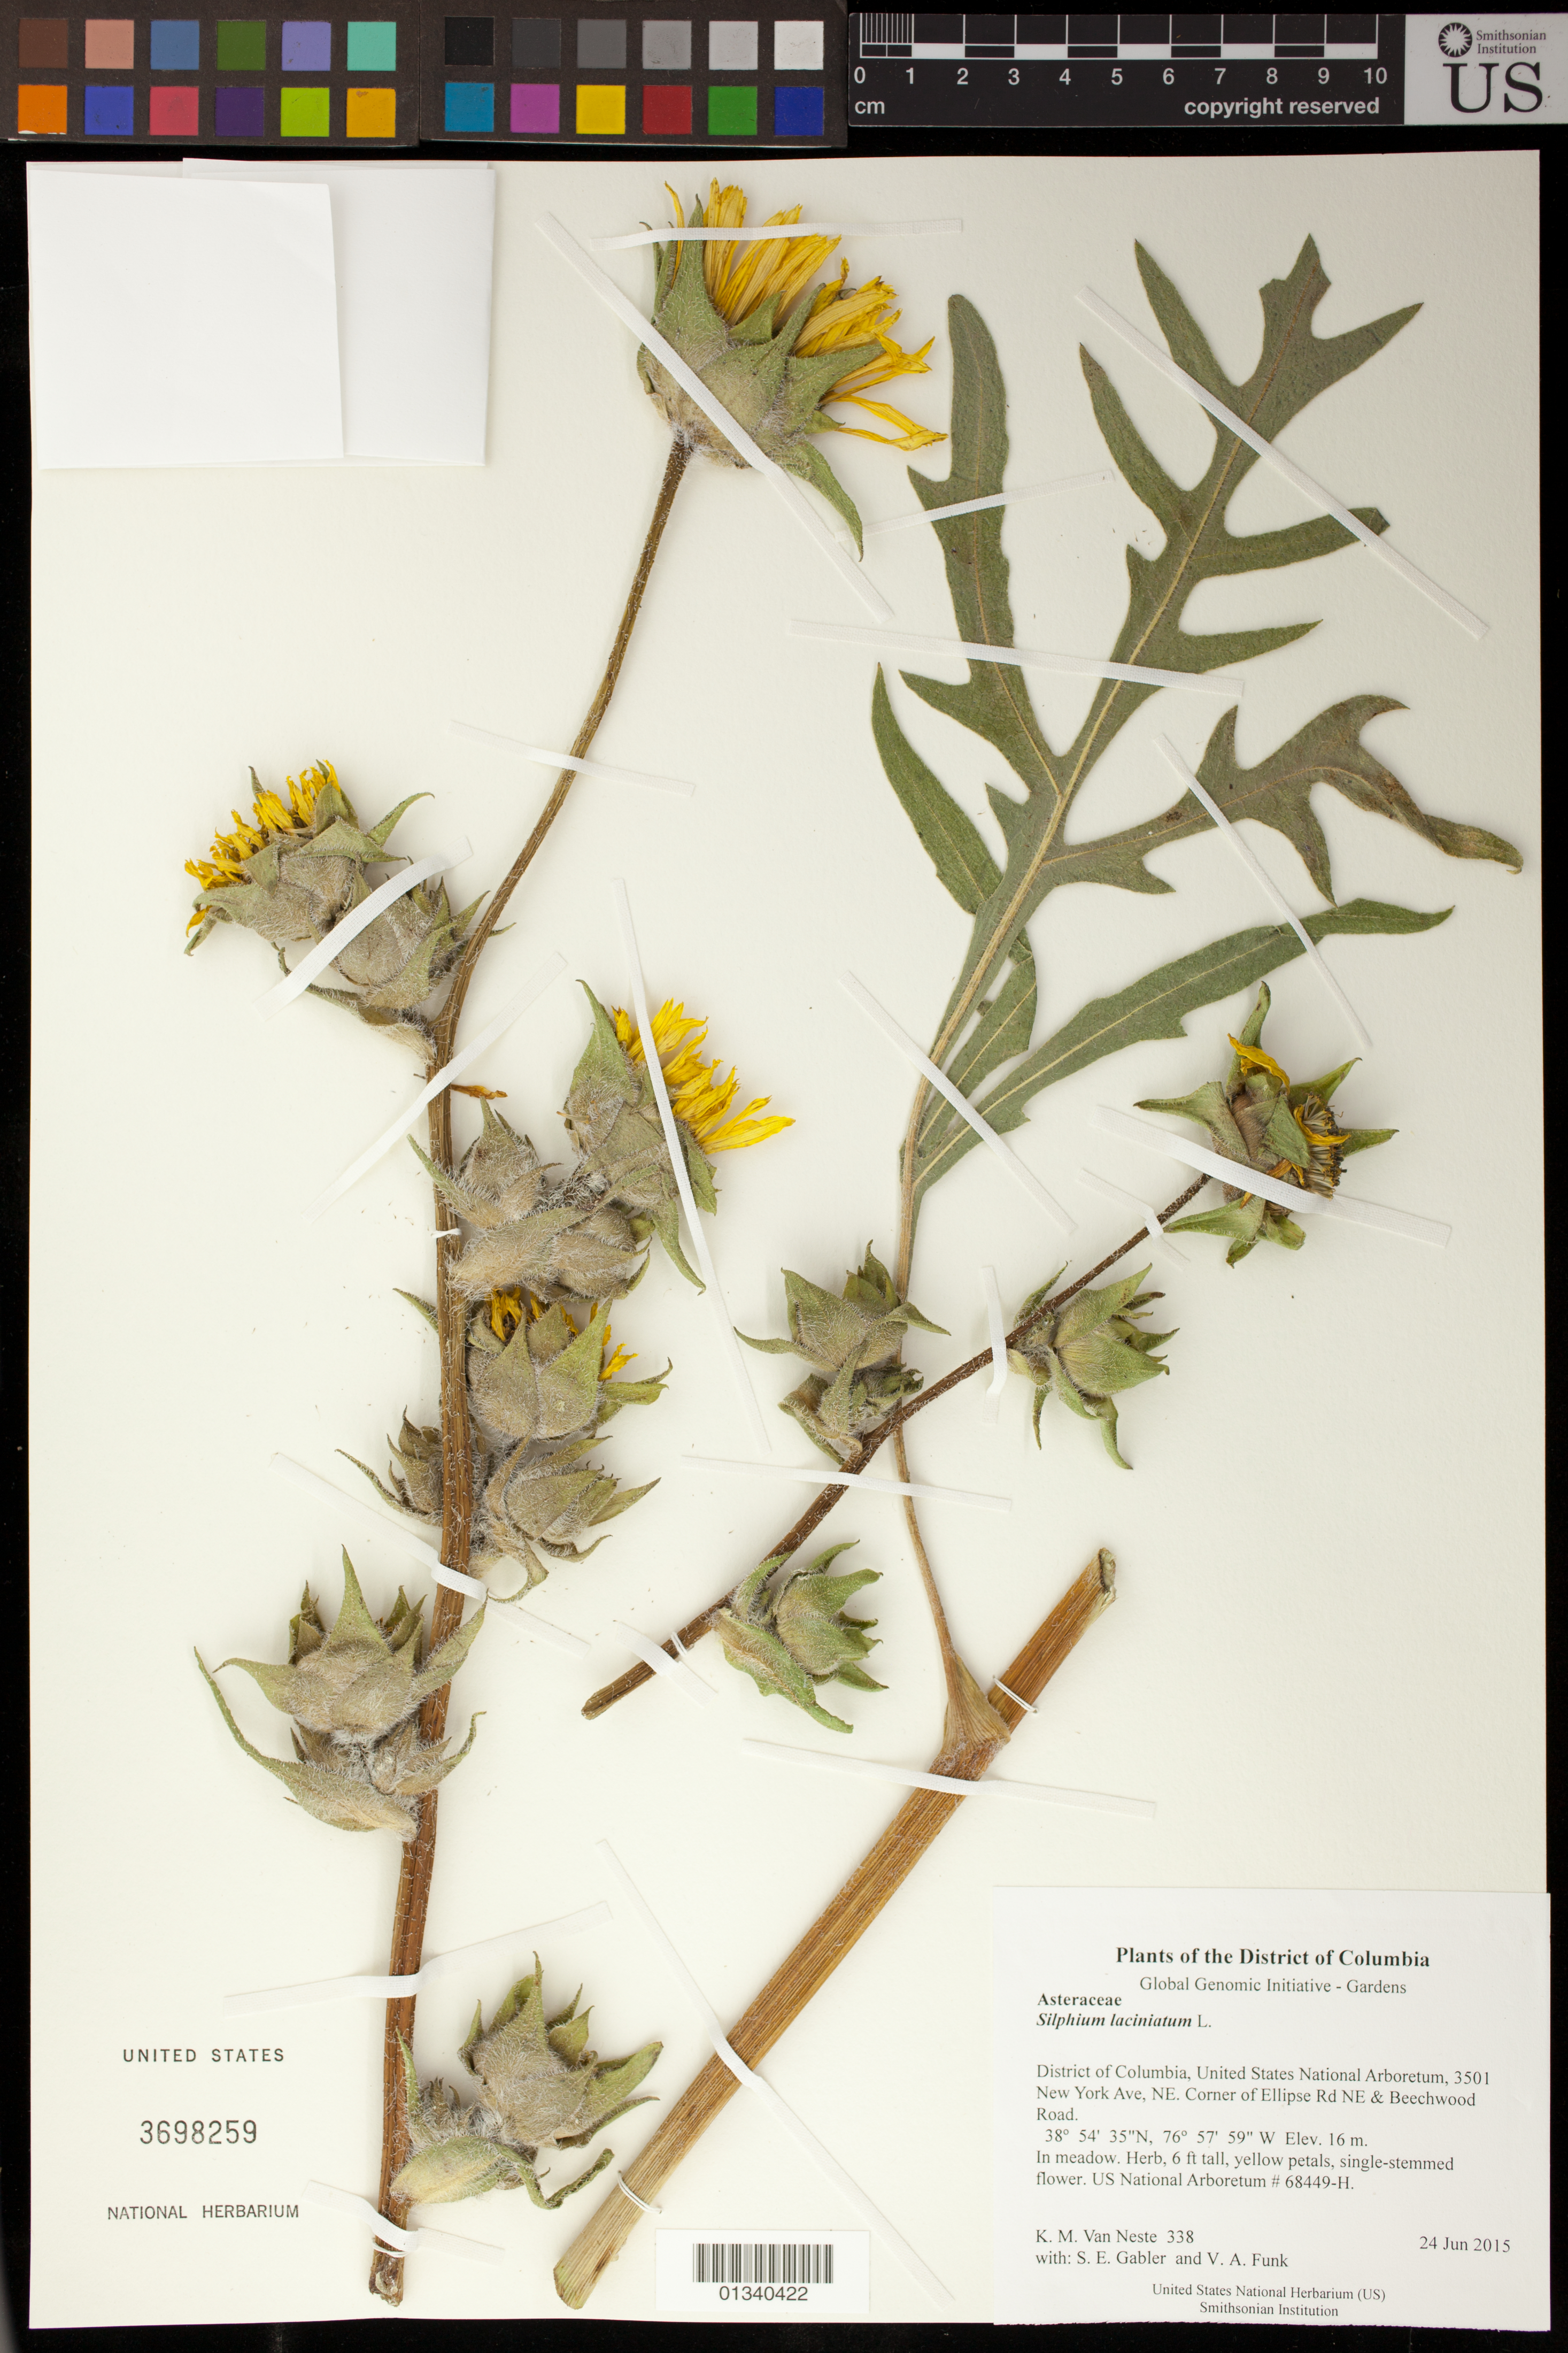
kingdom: Plantae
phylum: Tracheophyta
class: Magnoliopsida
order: Asterales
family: Asteraceae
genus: Silphium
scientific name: Silphium laciniatum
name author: L.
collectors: S. E. Gabler & V. Funk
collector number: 338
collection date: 2015-06-24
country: United States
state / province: District of Columbia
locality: United States National Arboretum, 3501 New York Ave, NE. Corner of Ellipse Rd NE & Beechwood Road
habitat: In meadow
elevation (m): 16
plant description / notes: Ratibida pinnata NATIONAL ARBORETUM PROVENANCE INFO: USNA ACCESSION: 68448 RECEIVED: Ratibida pinnataplant7/19/1993 RECEIVED FROM: PROVENANCE CODE: G FULL PROVENANCE: from a cultivated plant not of known wild origin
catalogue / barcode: US 3698259